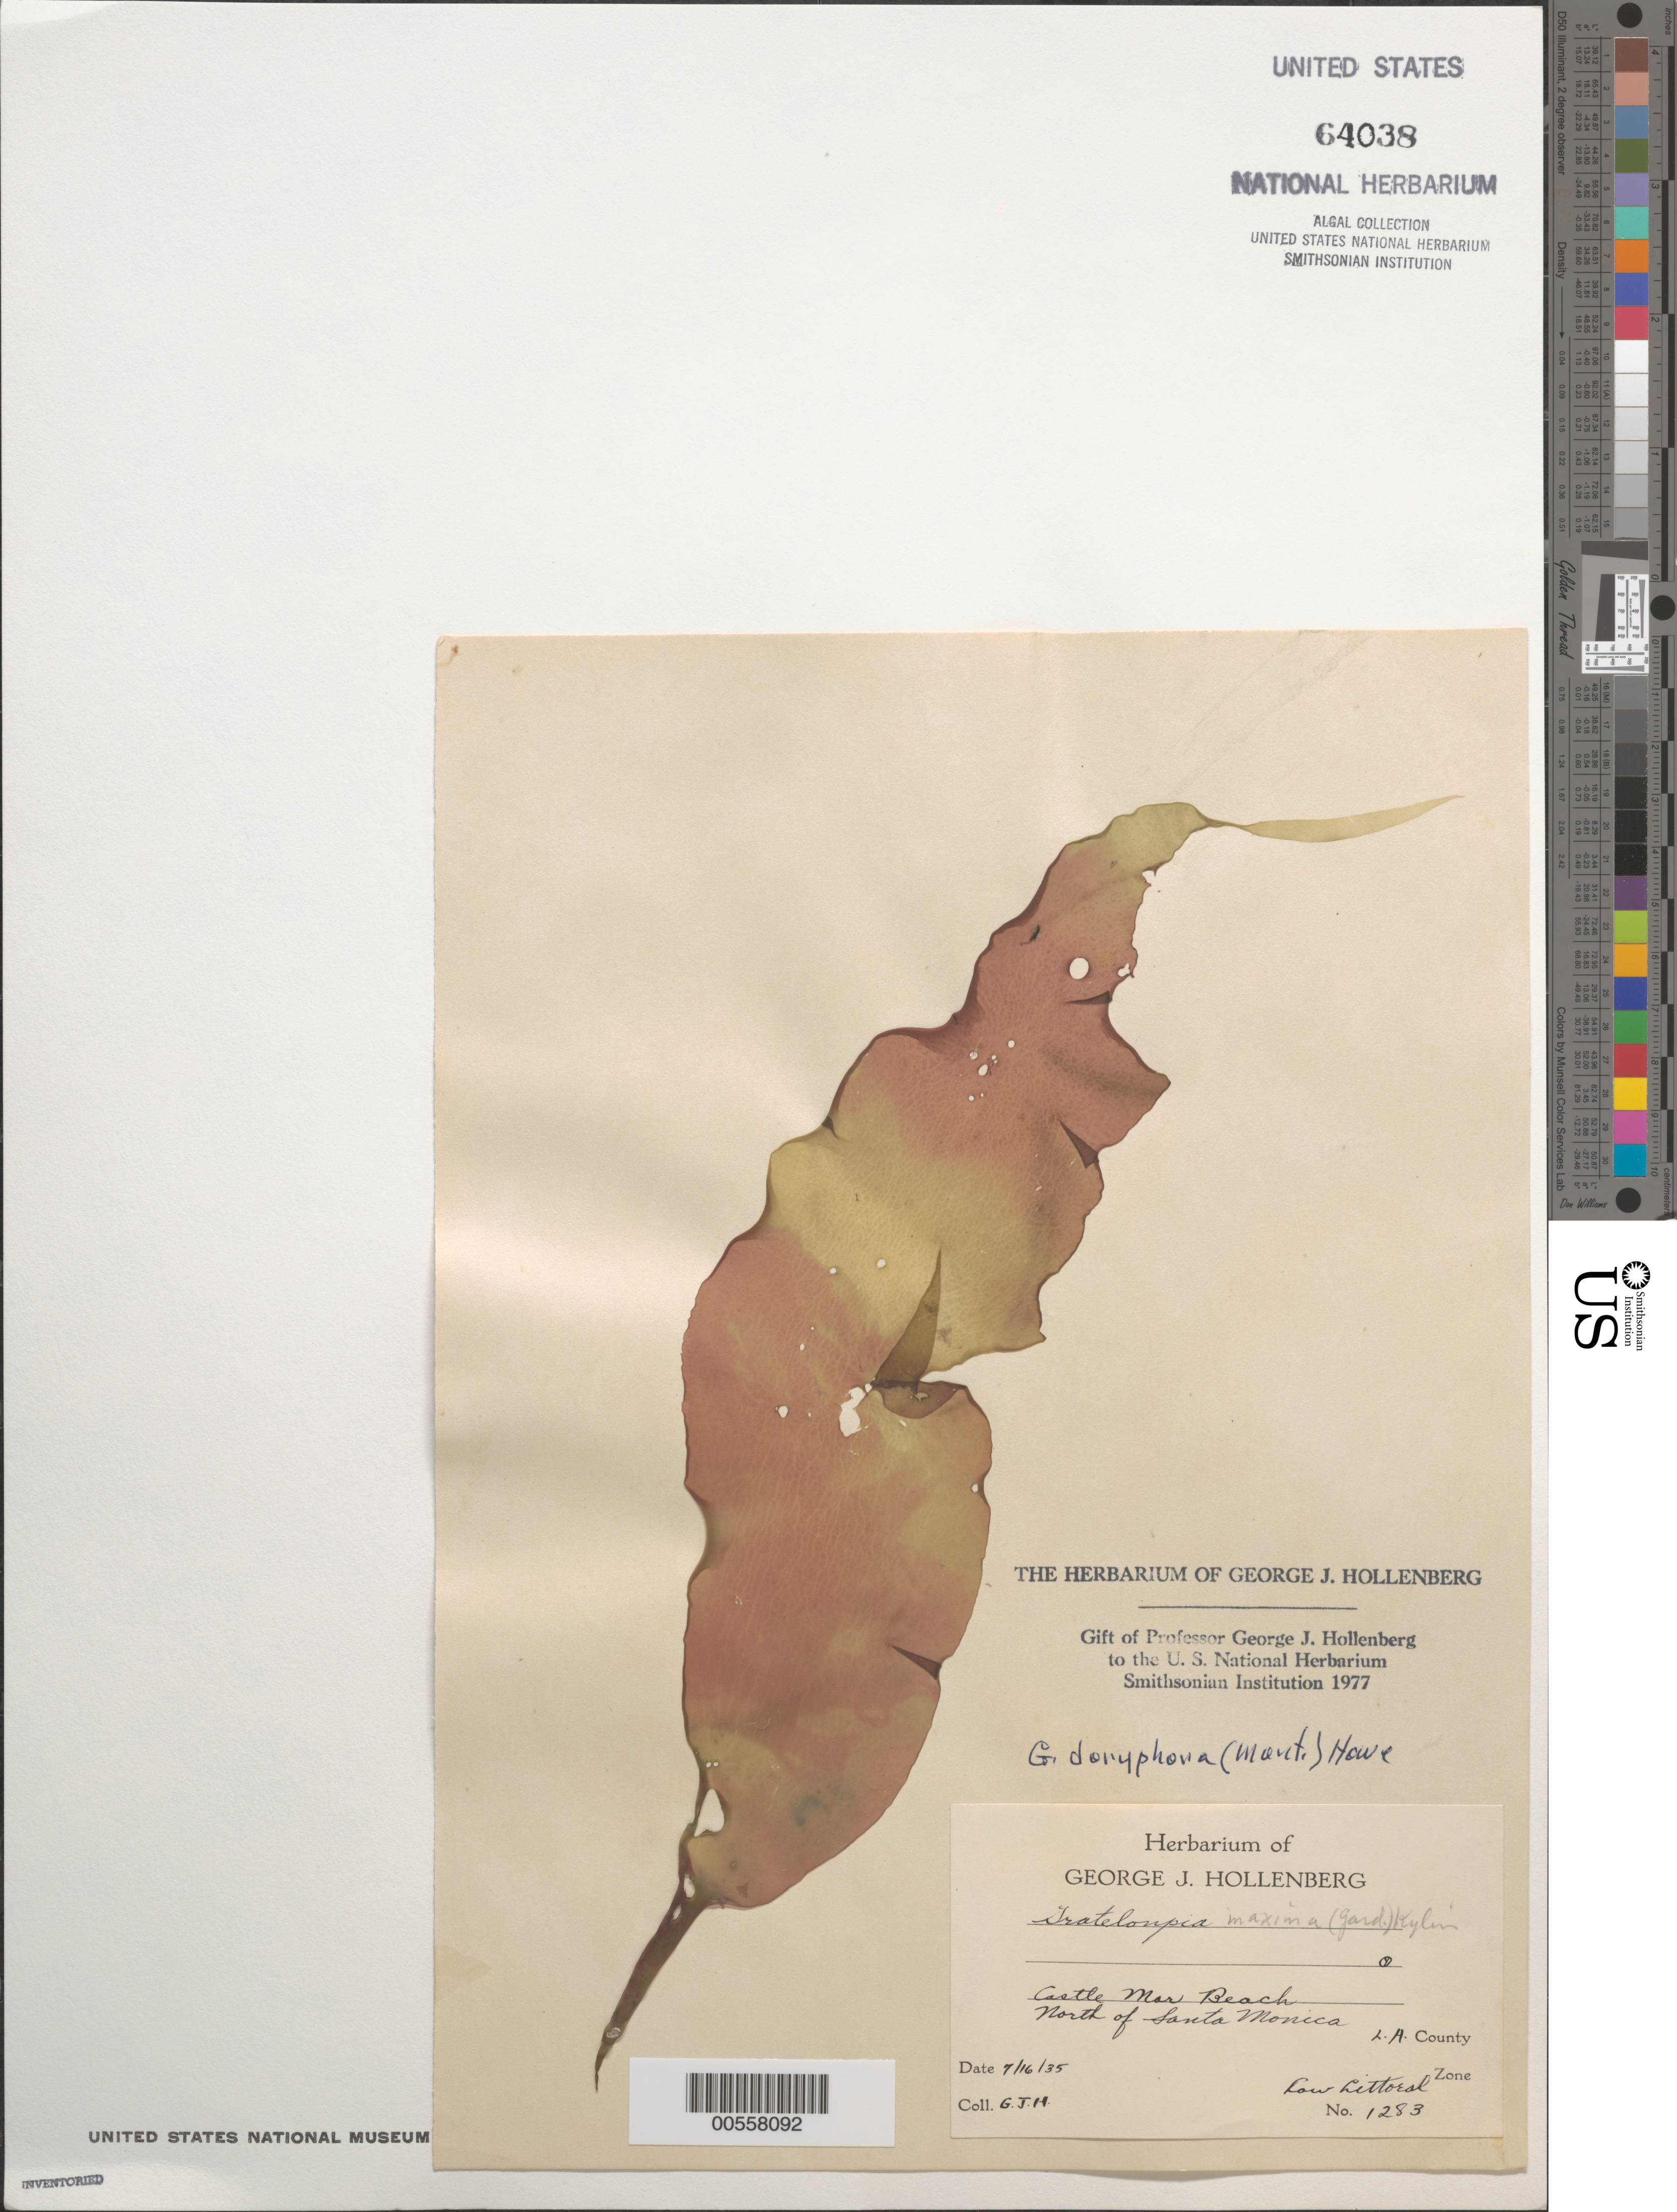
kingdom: Plantae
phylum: Rhodophyta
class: Florideophyceae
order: Halymeniales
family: Halymeniaceae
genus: Grateloupia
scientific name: Grateloupia doryphora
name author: (Mont.) Howe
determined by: Hollenberg, George J.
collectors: G. Hollenberg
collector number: GJH 1283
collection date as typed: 16 Jul 1935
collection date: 1935-07-16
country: United States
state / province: California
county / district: Los Angeles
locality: Castle Mar Beach, north of Santa Monica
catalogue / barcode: US 64038